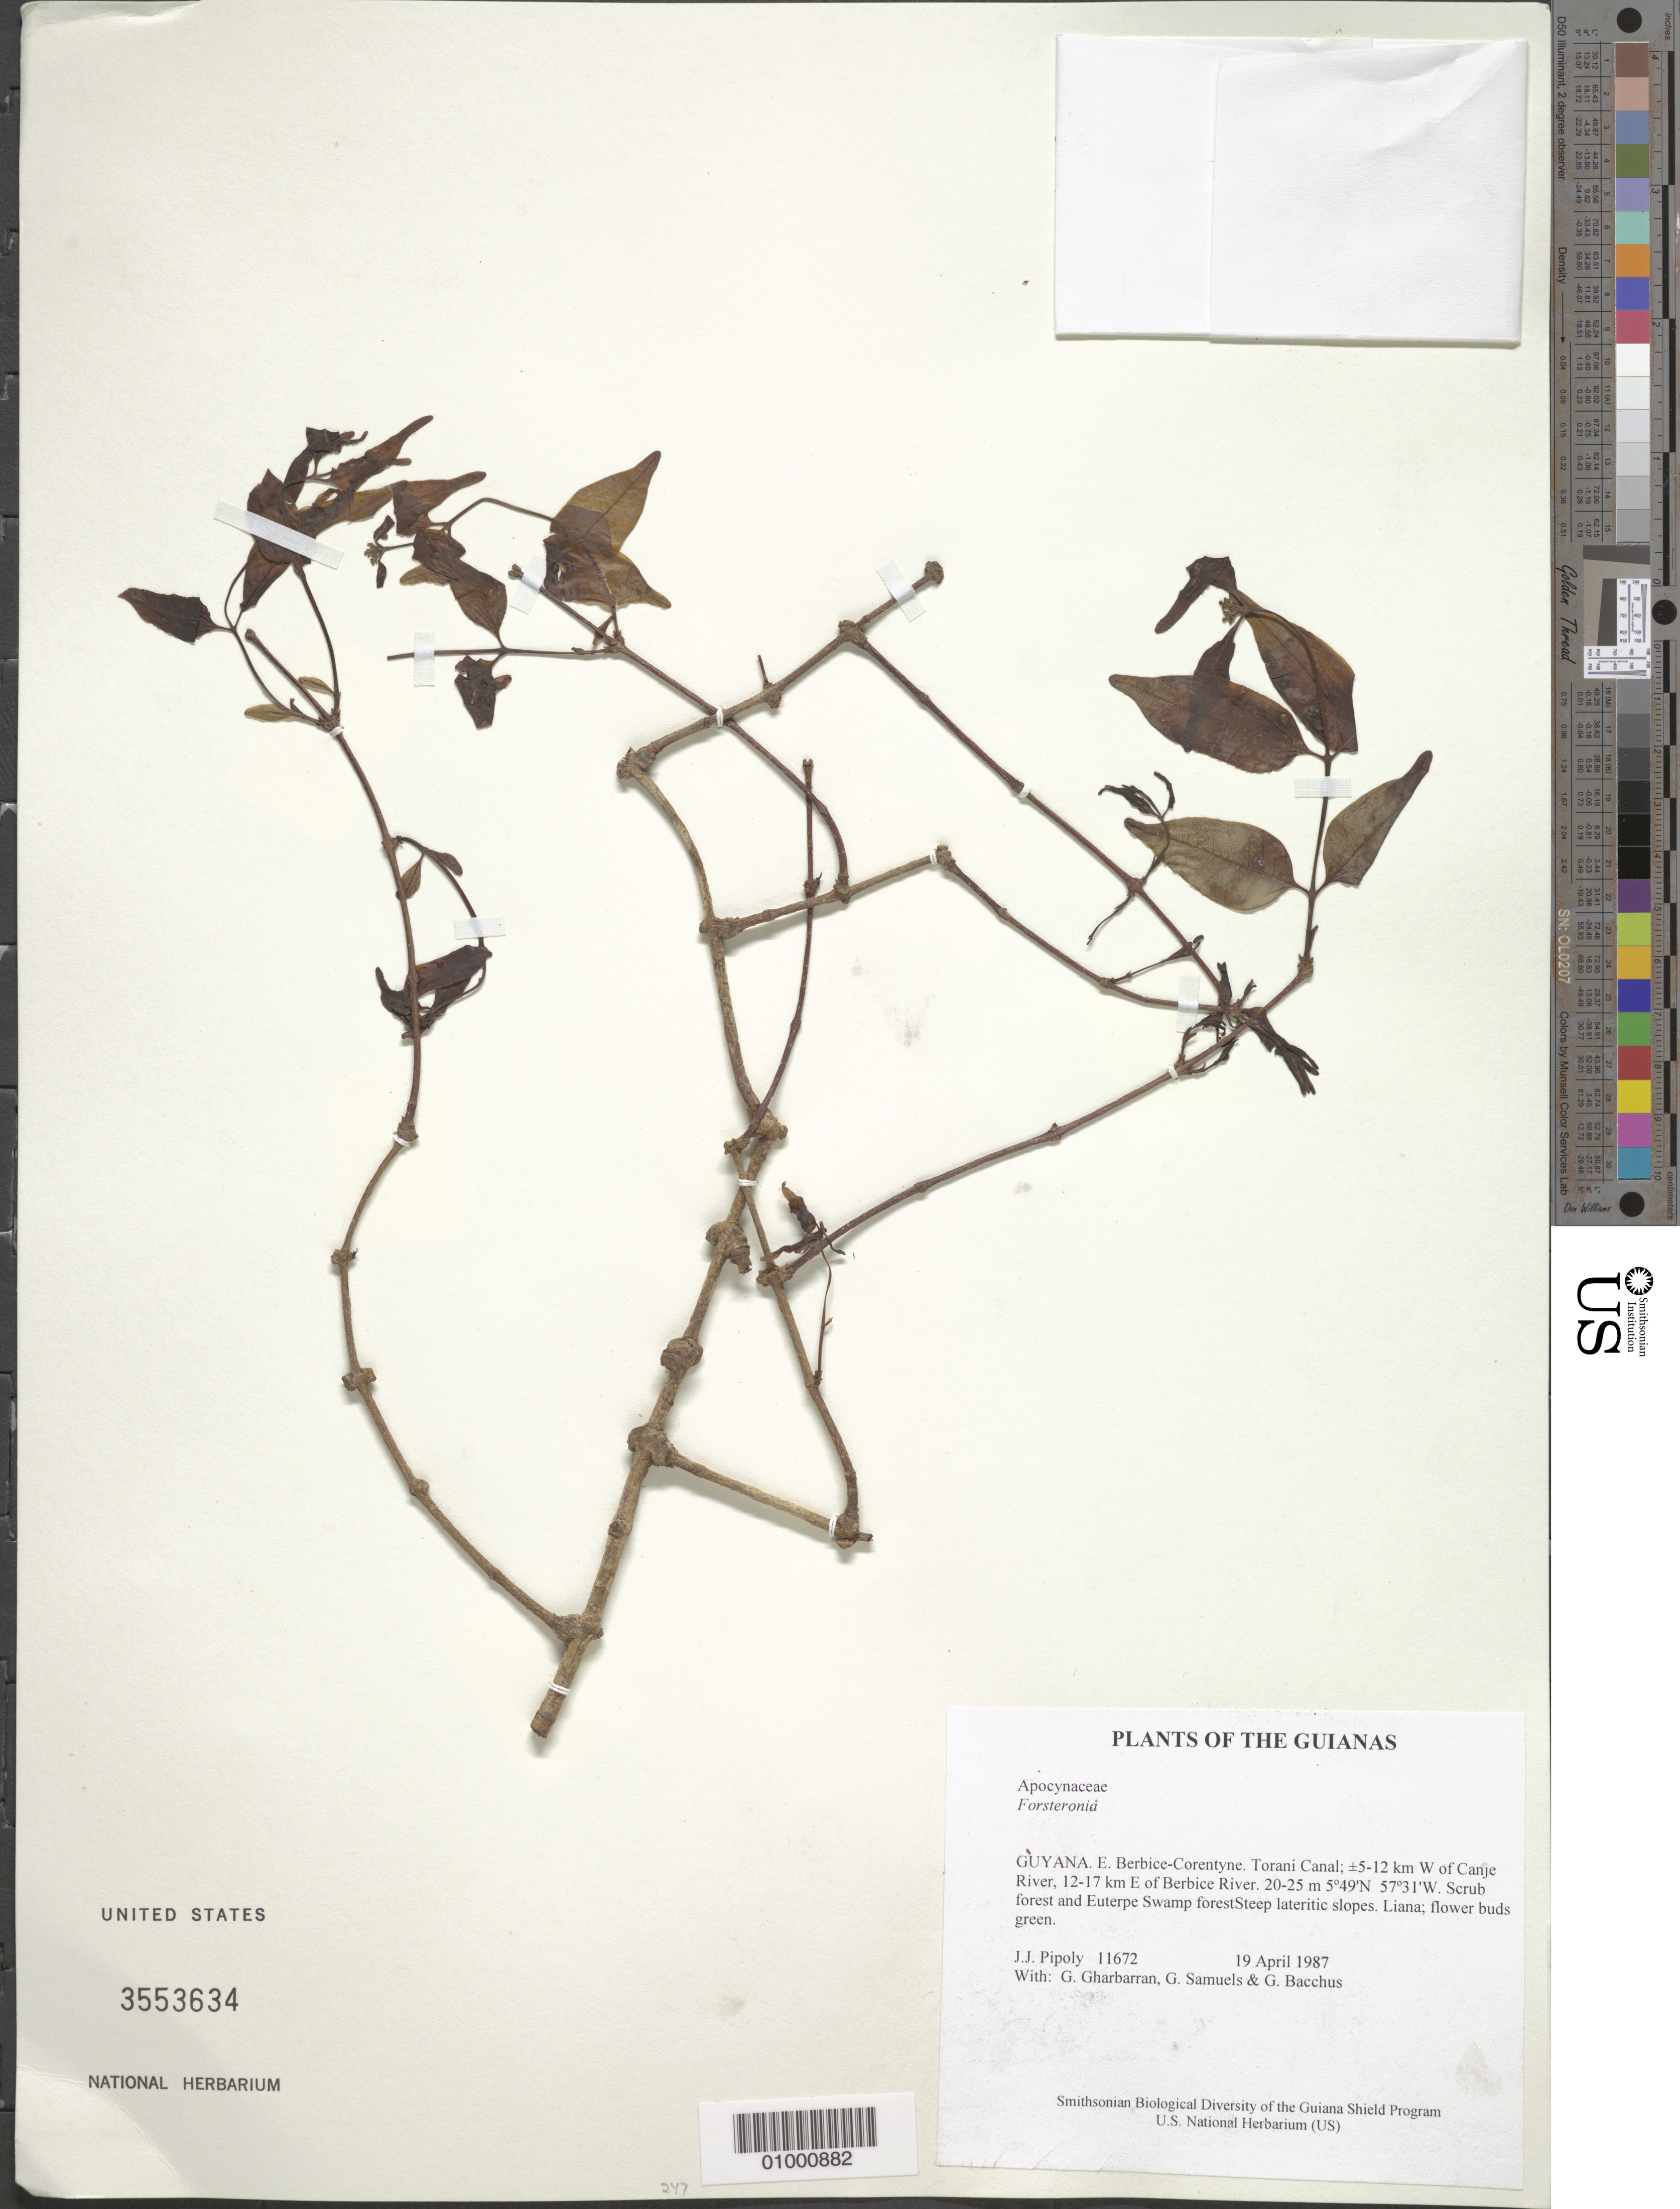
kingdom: Plantae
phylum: Tracheophyta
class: Magnoliopsida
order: Gentianales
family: Apocynaceae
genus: Forsteronia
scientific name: Forsteronia sp.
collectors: J. J. Pipoly, G. Gharbarran, G. Samuels & G. Bacchus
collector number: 11672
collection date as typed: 19 April 1987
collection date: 1987-04-19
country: Guyana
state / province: E. Berbice-Corentyne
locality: Torani Canal; ±5-12 km W of Canje River, 12-17 km E of Berbice River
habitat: Scrub forest and Euterpe Swamp forestSteep lateritic slopes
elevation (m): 20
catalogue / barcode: US 3553634